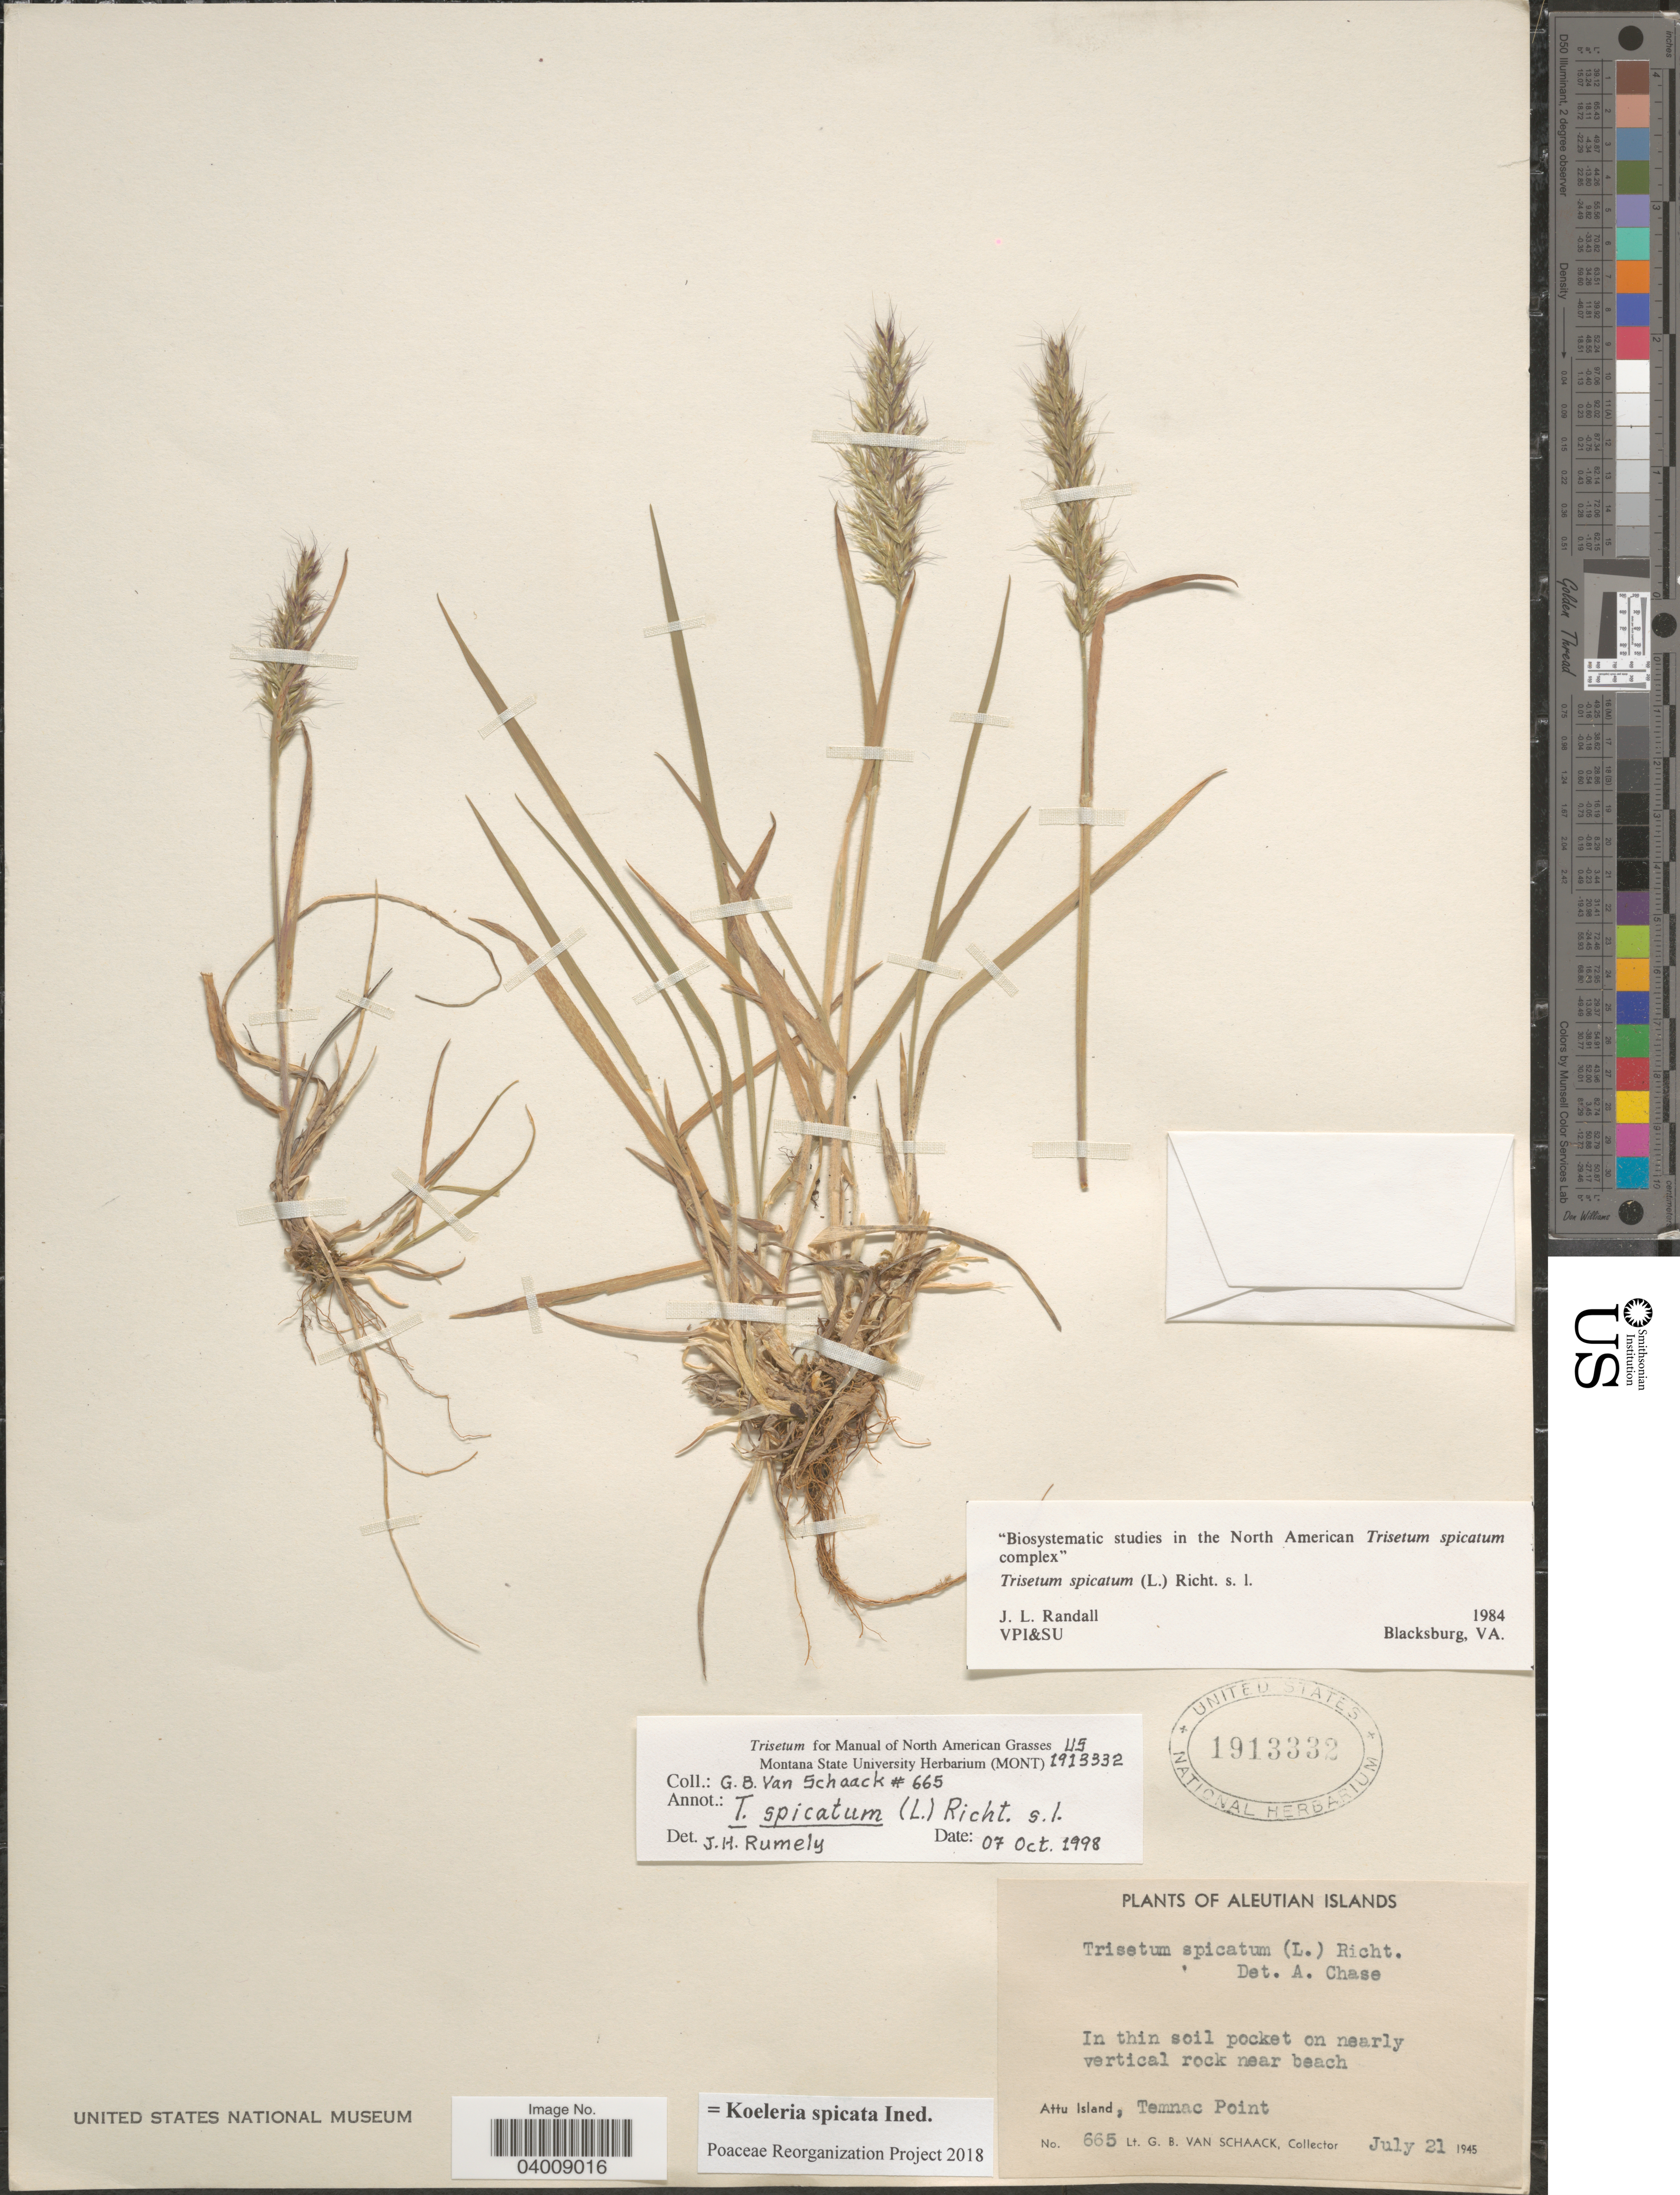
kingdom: Plantae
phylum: Tracheophyta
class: Liliopsida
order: Poales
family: Poaceae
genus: Koeleria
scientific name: Koeleria spicata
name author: (L.) Barberá et al.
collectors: G. Van Schaak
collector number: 665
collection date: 1945-07-21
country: United States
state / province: Alaska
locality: Aleutian Islands. Attu Island, Temnac Point.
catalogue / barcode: US 1913332